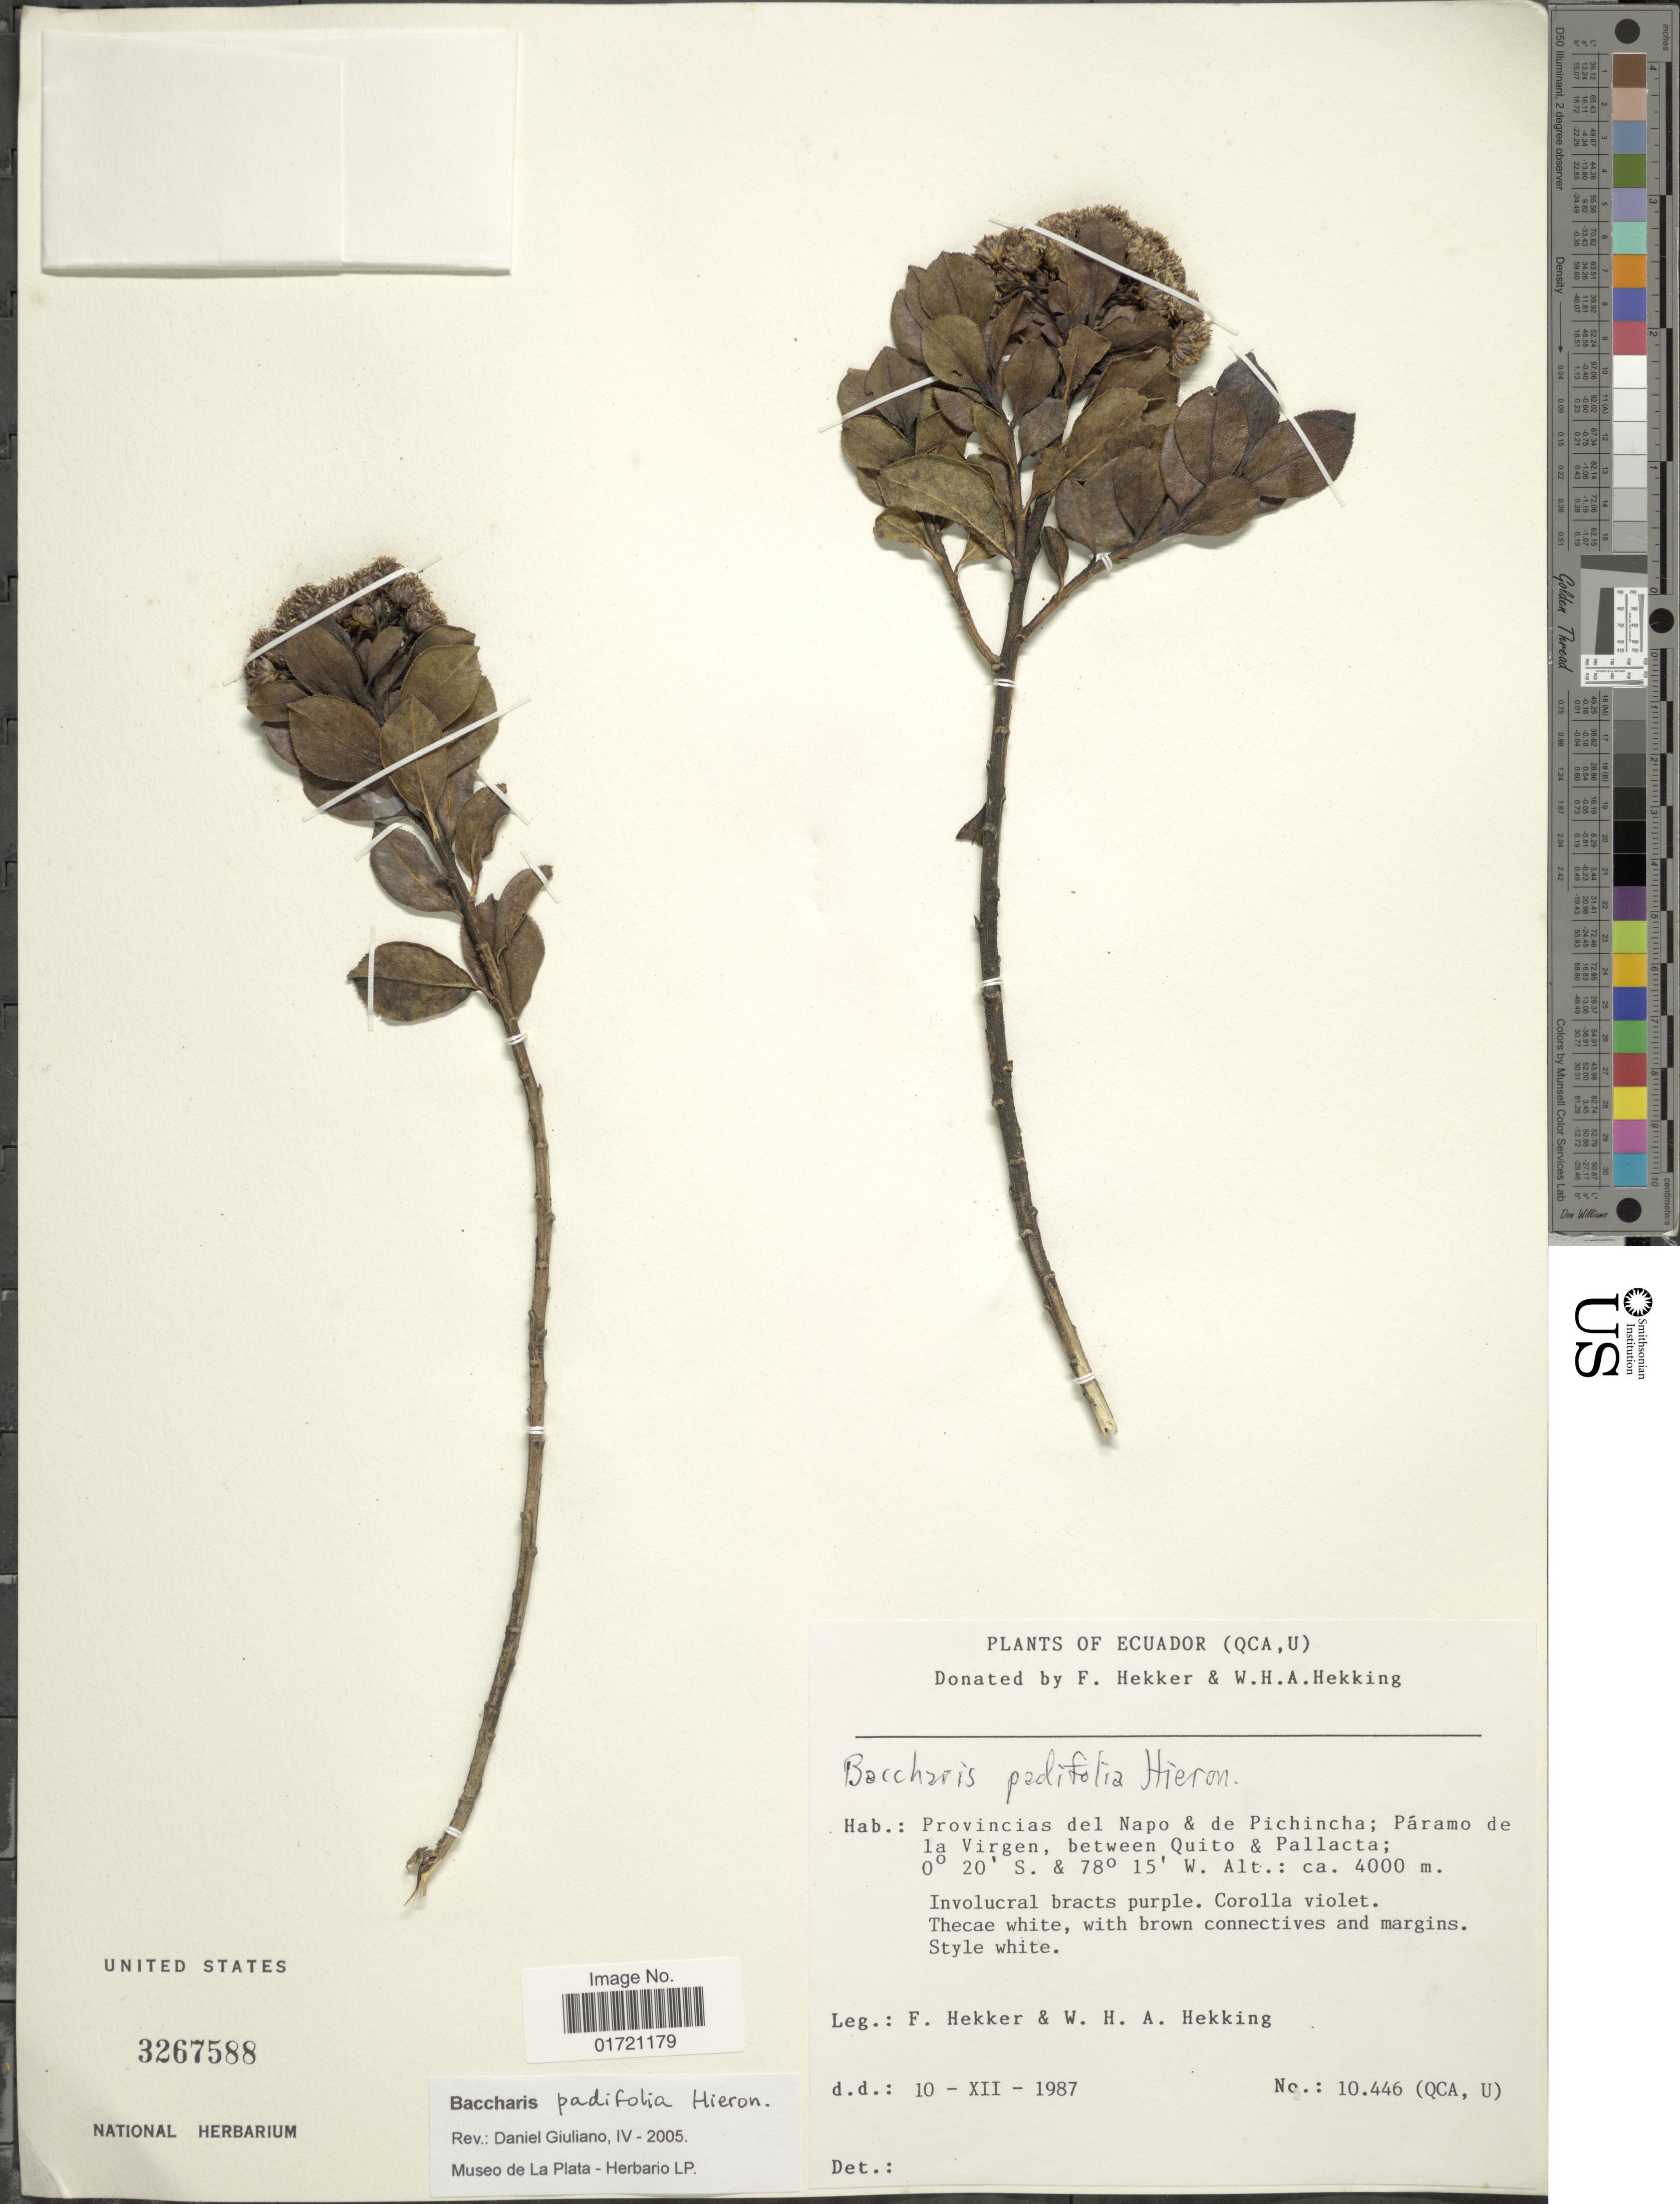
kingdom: Plantae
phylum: Tracheophyta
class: Magnoliopsida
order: Asterales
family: Asteraceae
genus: Baccharis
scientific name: Baccharis padifolia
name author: Hieron.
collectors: F. Hekker & W. H. A. Hekking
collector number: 10446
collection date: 1987-12-10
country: Ecuador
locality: Provincias del Napo & de Pichincha; Páramo de la Virgen, between Quito & Papallacta.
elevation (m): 4000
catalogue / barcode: US 3267588